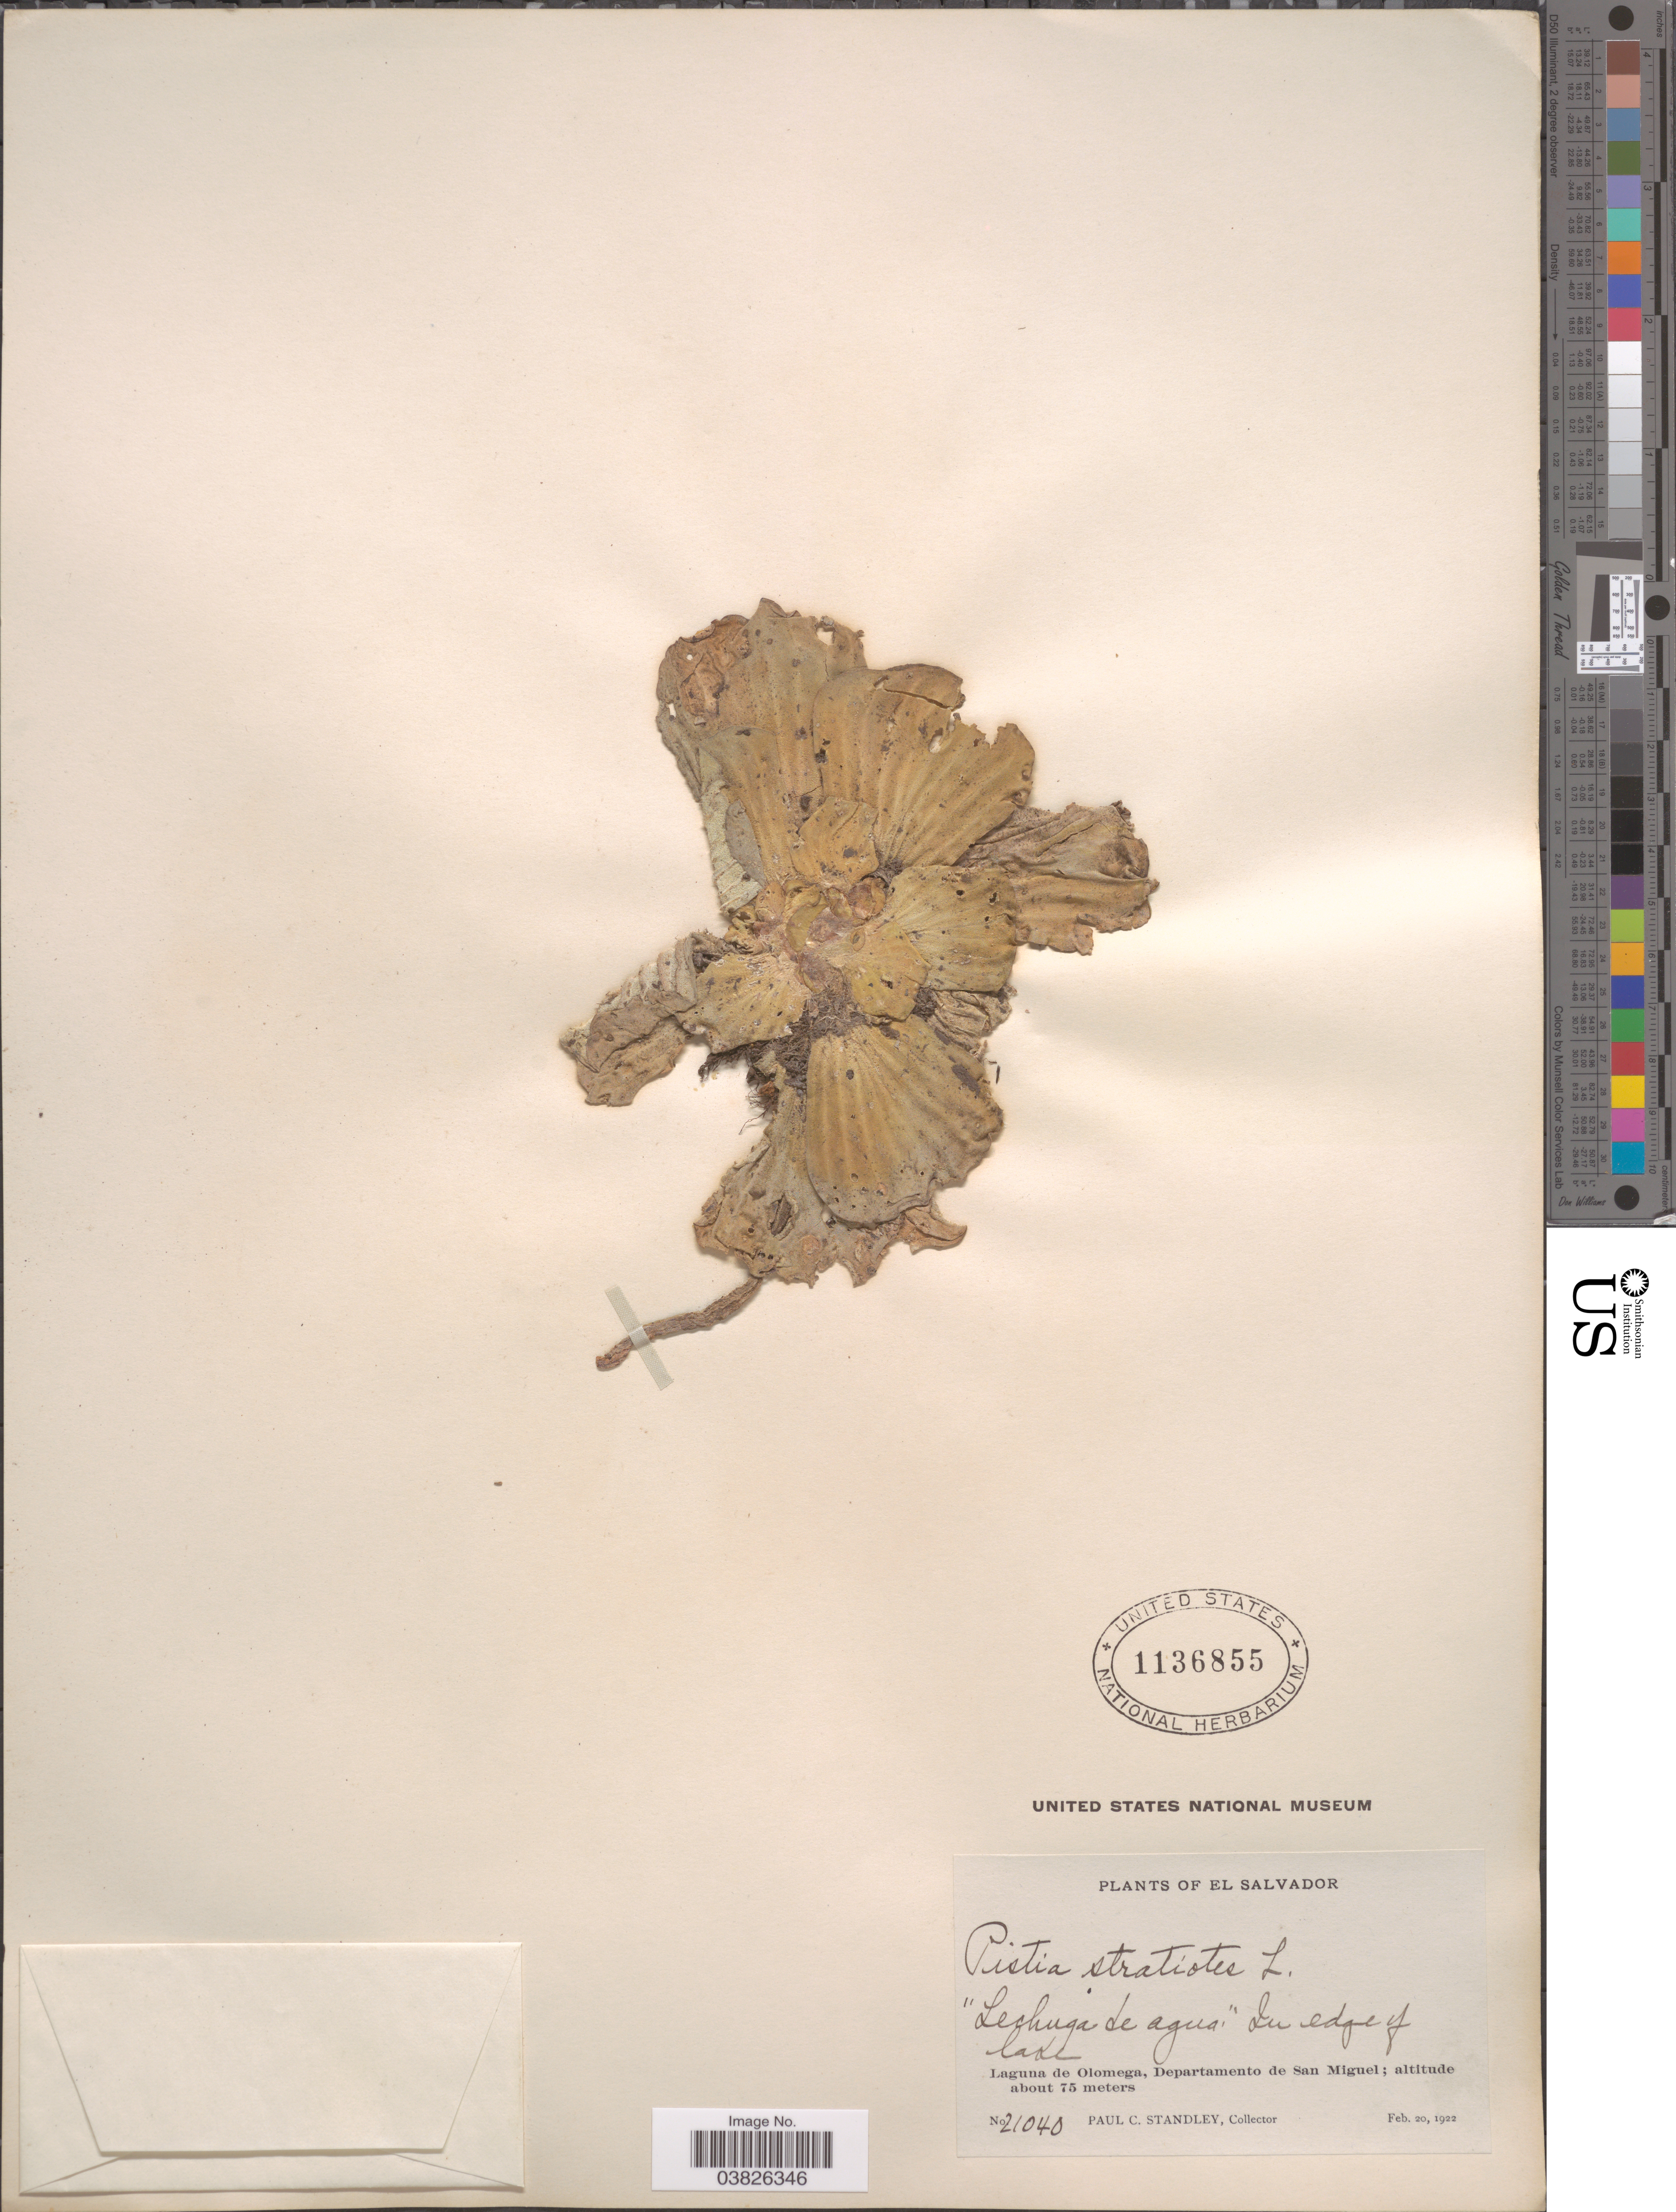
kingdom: Plantae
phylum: Tracheophyta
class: Liliopsida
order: Alismatales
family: Araceae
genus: Pistia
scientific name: Pistia stratiotes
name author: L.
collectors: P. C. Standley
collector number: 21040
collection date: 1922-02-20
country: El Salvador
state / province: San Miguel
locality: In edge of lake. Laguna de Olomega, Departamento de San Miguel.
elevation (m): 75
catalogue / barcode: US 1136855